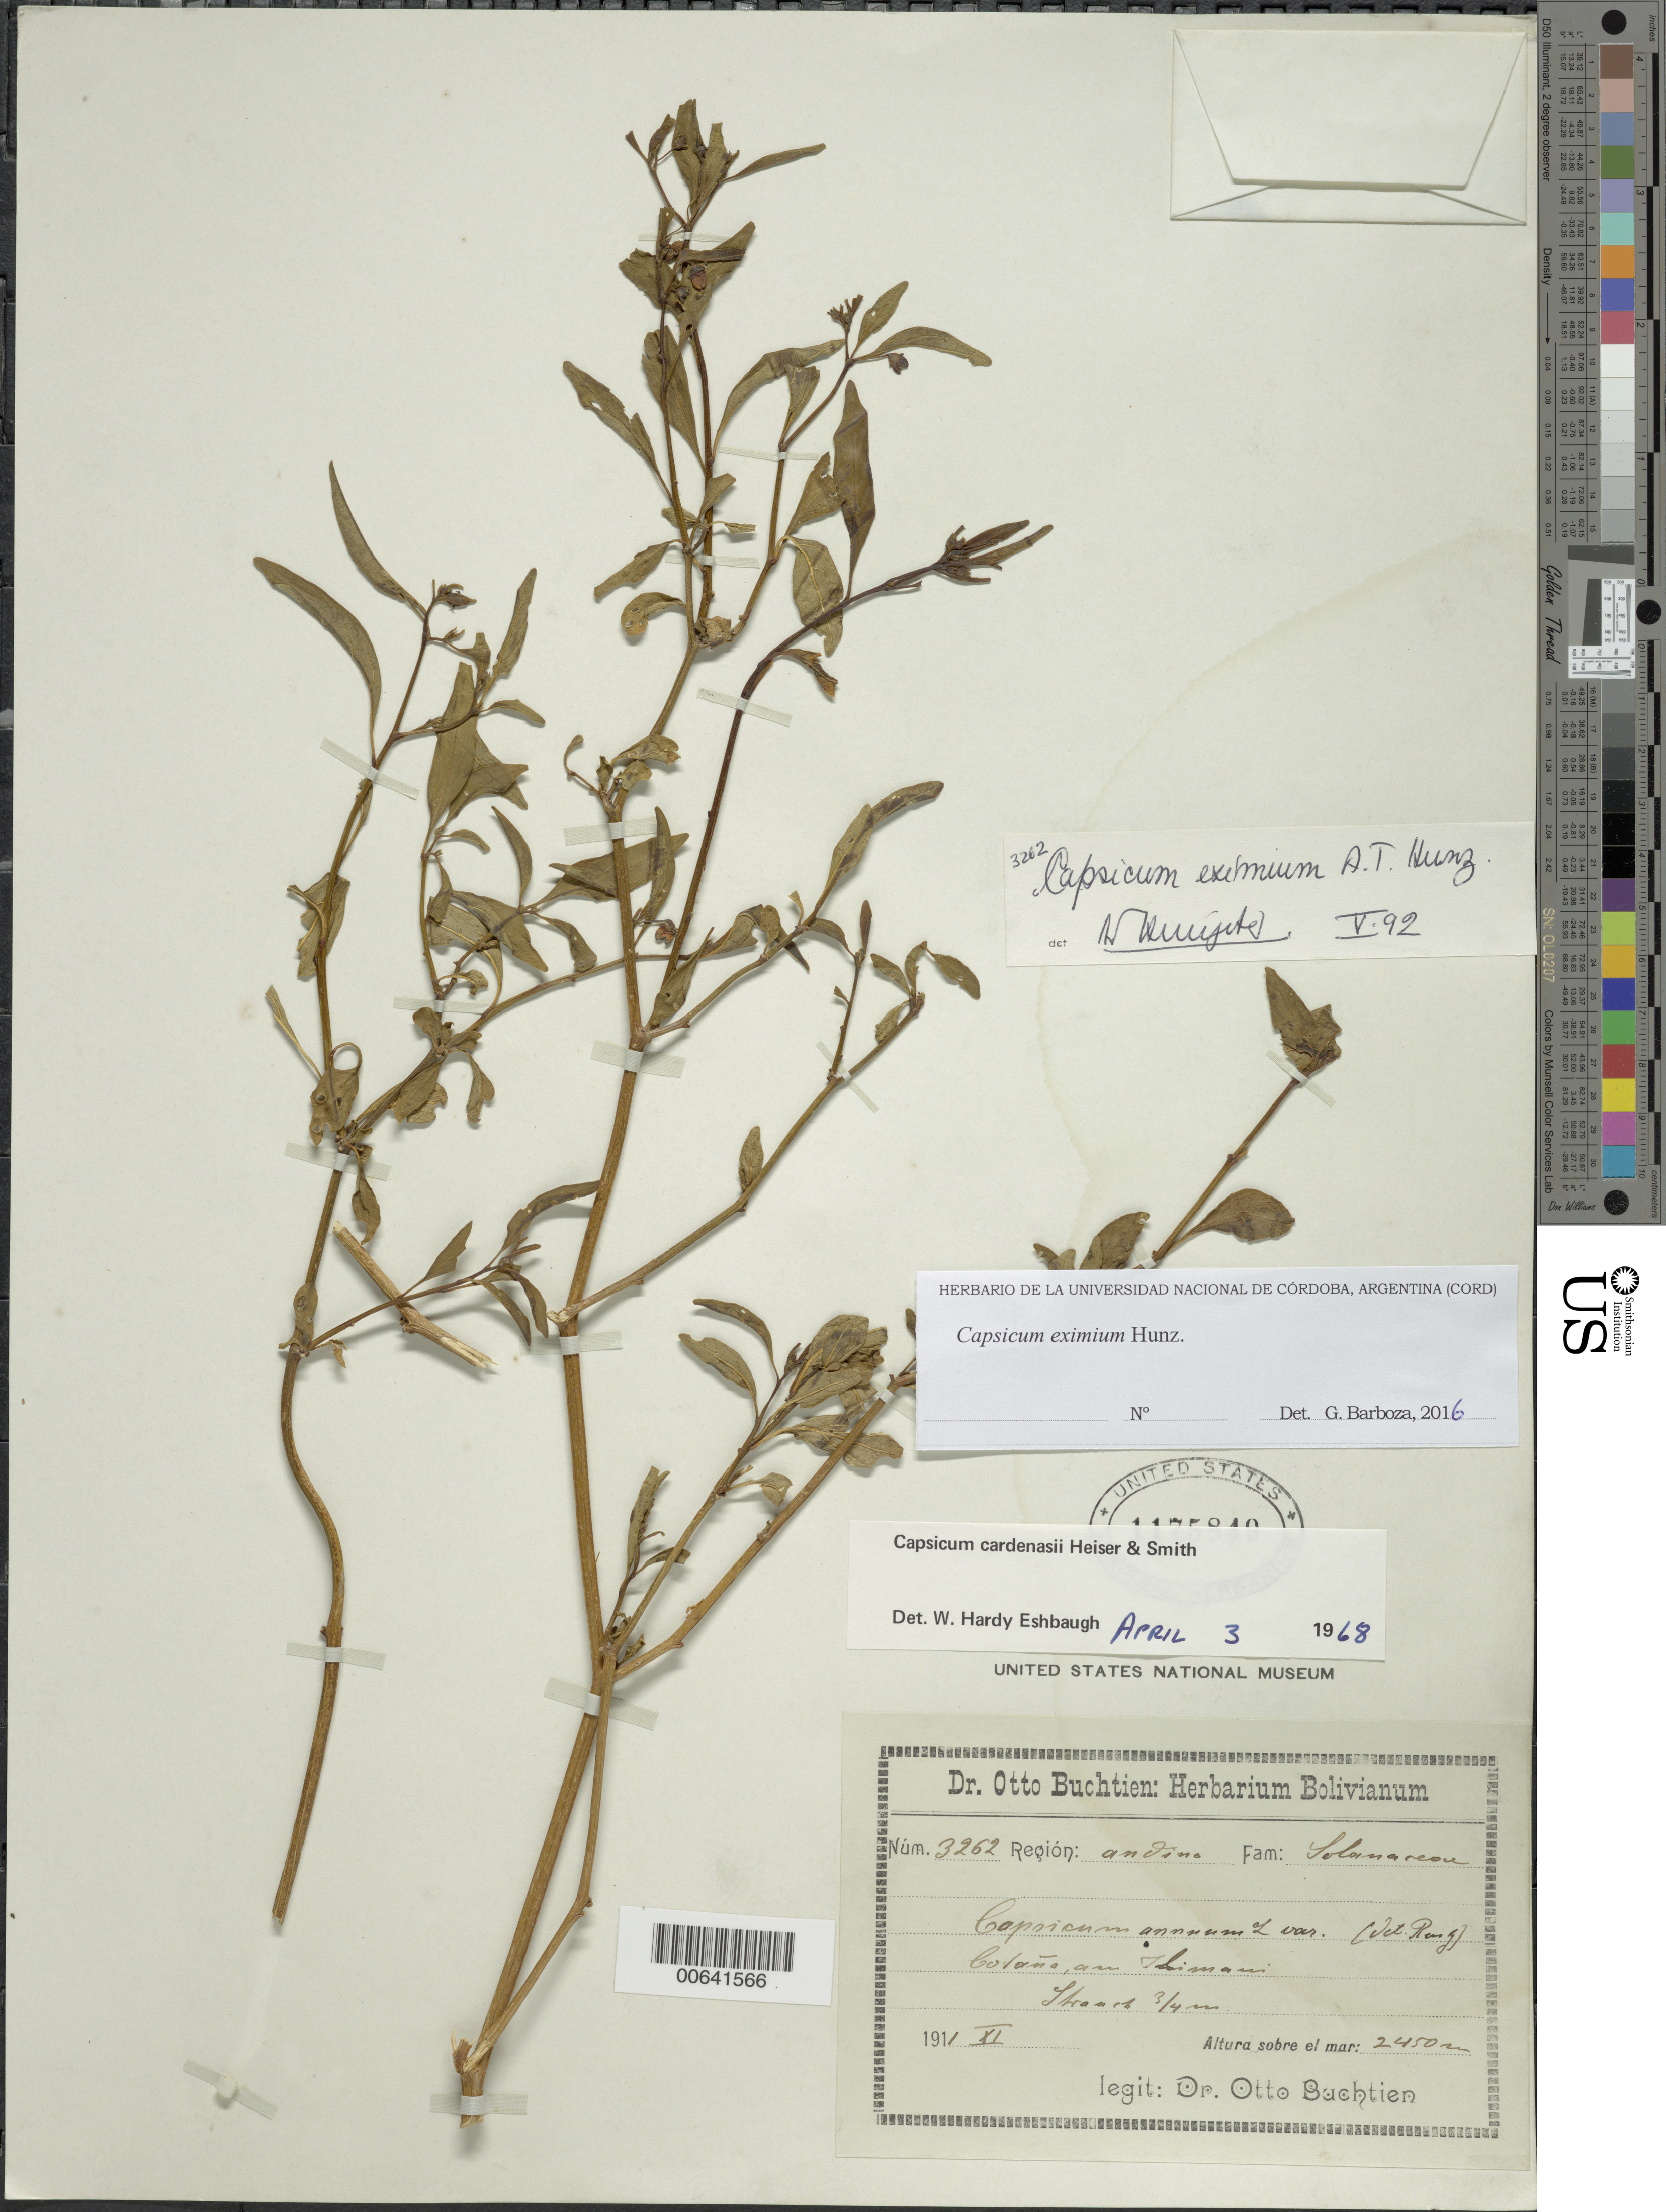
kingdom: Plantae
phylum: Tracheophyta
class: Magnoliopsida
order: Solanales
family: Solanaceae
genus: Capsicum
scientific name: Capsicum eximium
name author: Hunz.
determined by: Hunziker, A. T.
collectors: O. Buchtien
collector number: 3262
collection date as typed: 01 Nov 1911 or 11 Jan 1911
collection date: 1911-01-11 or 1911-11-01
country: Bolivia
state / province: La Paz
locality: Cabaña en ? Illimani.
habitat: Región andina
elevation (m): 2450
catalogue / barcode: US 1175849